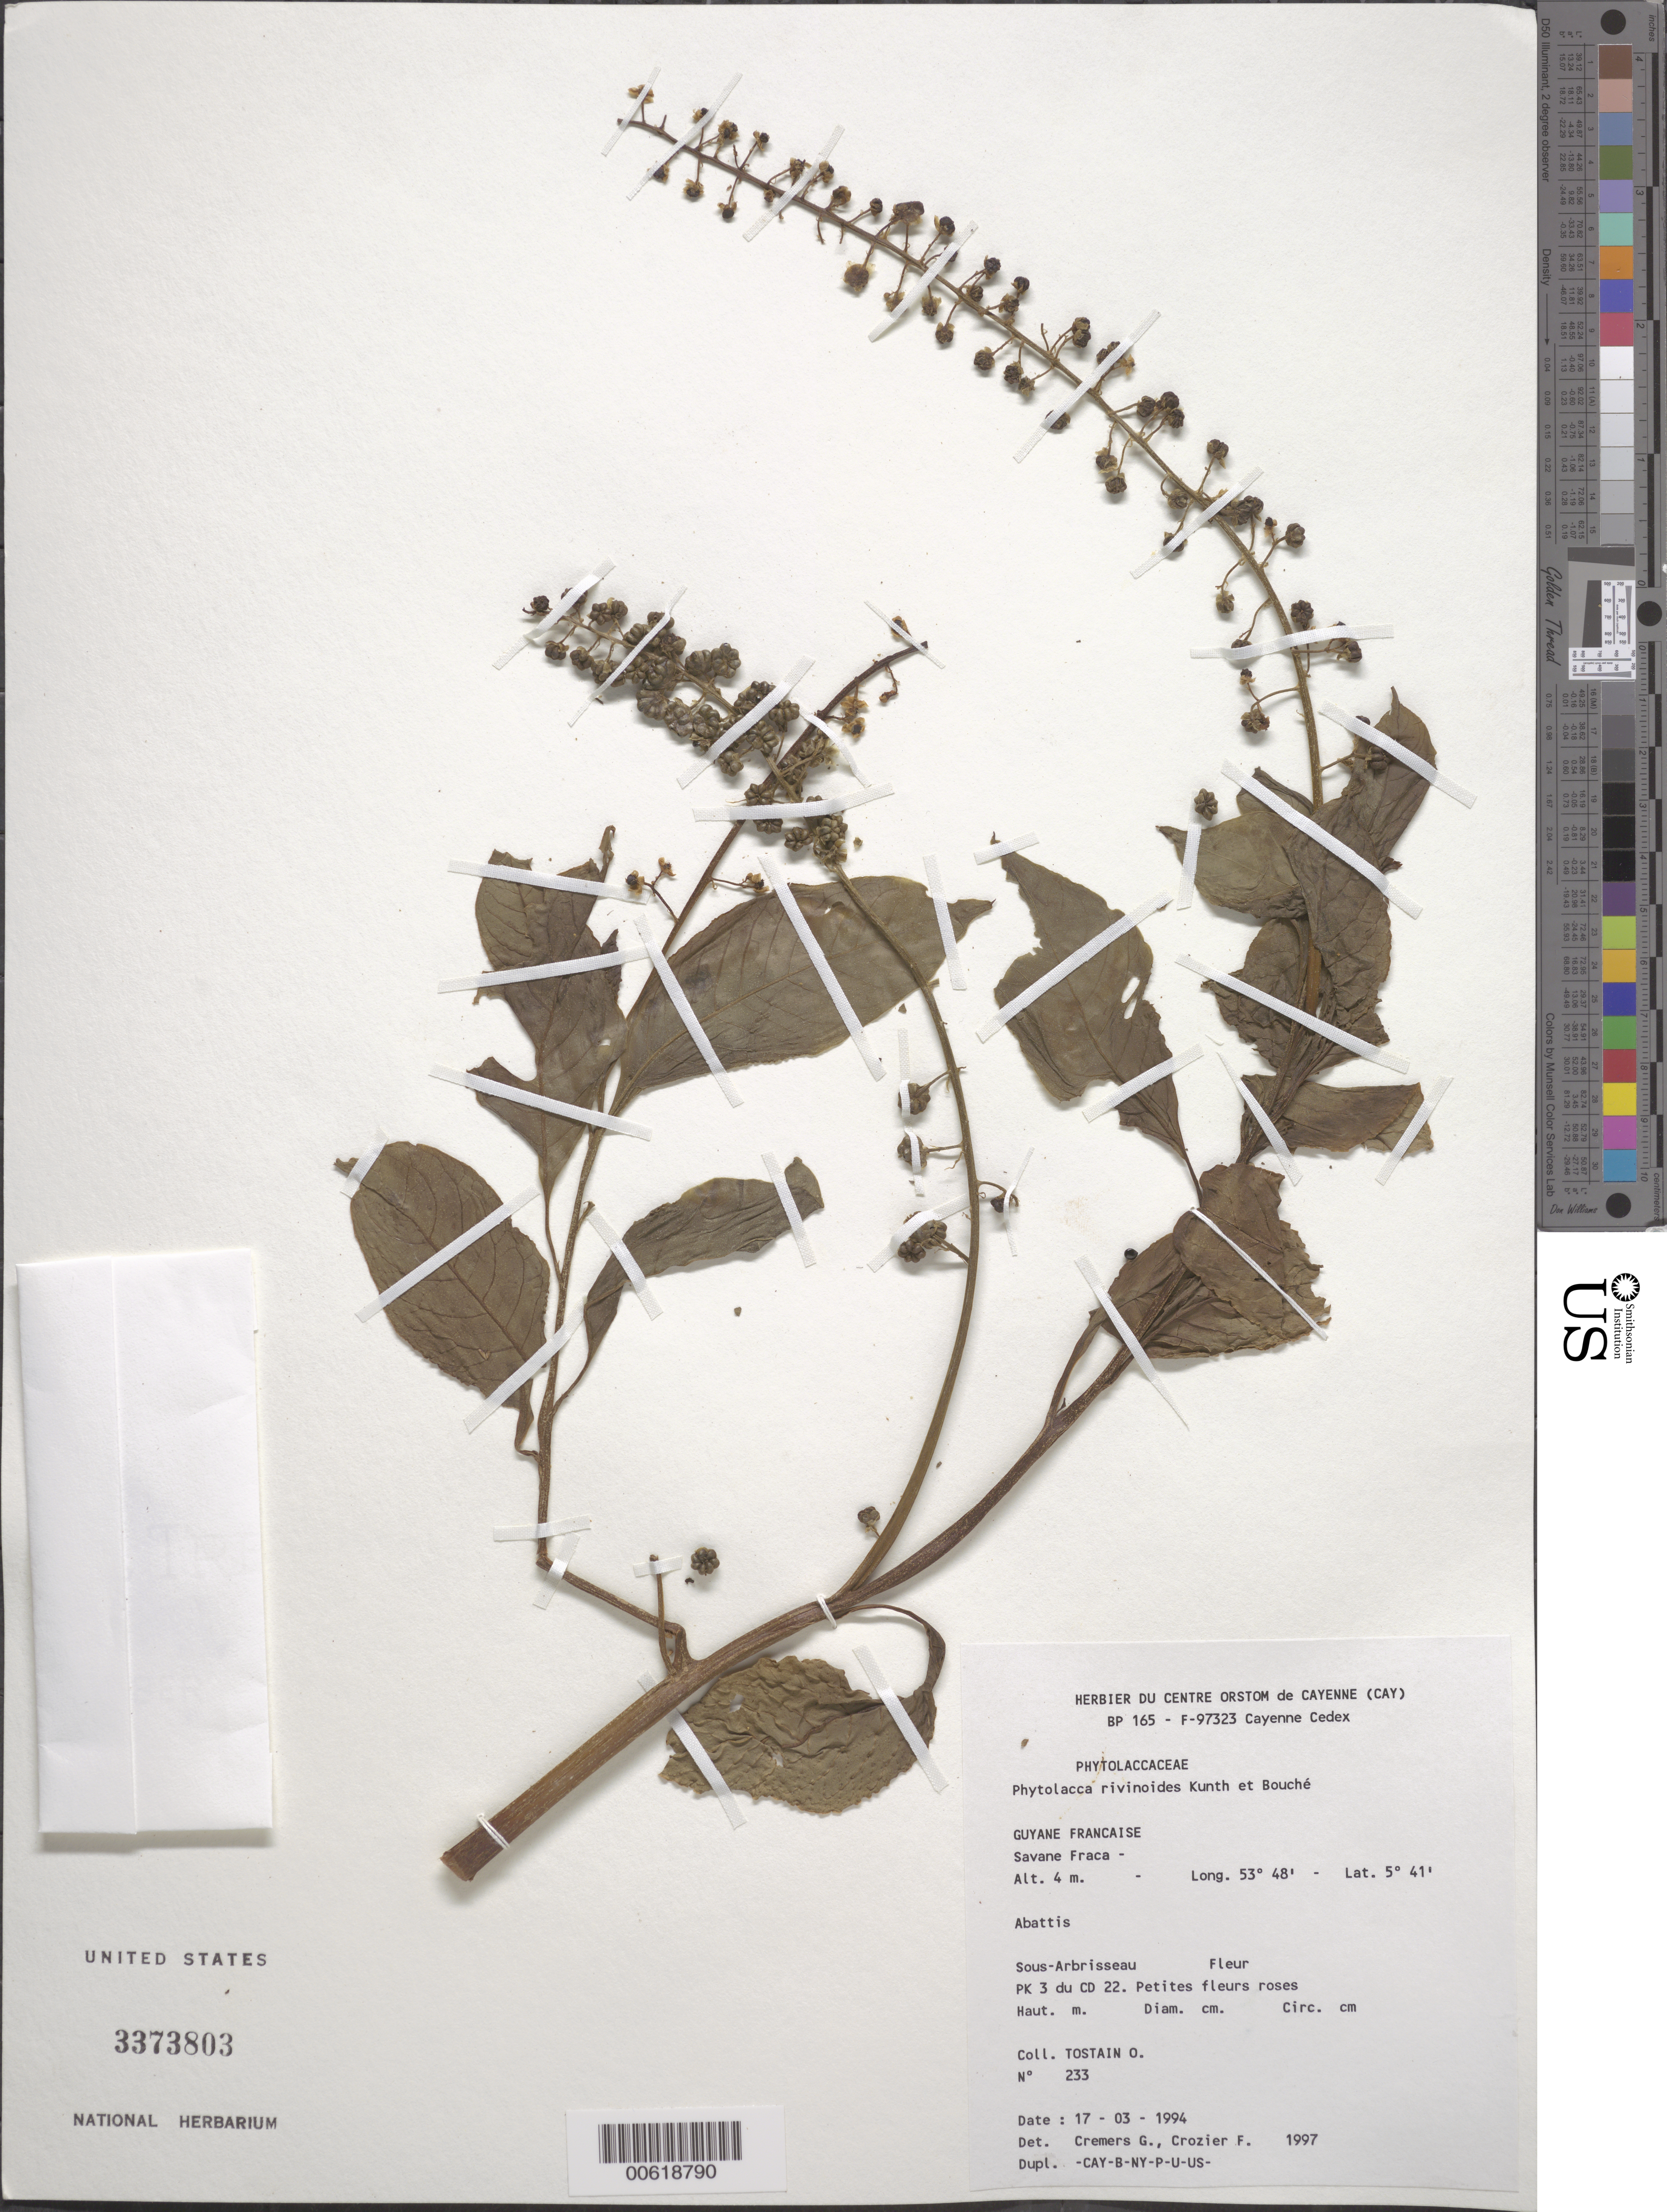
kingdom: Plantae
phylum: Tracheophyta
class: Magnoliopsida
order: Caryophyllales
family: Phytolaccaceae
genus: Phytolacca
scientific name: Phytolacca rivinoides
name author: Kunth & C.D. Bouché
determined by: Feuillet, C.; Cremers, G.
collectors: O. Tostain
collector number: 233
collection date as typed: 17-Mar-94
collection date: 1994-03-17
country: French Guiana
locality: Savane Fraca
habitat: Clearing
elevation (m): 4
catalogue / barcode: US 3373803